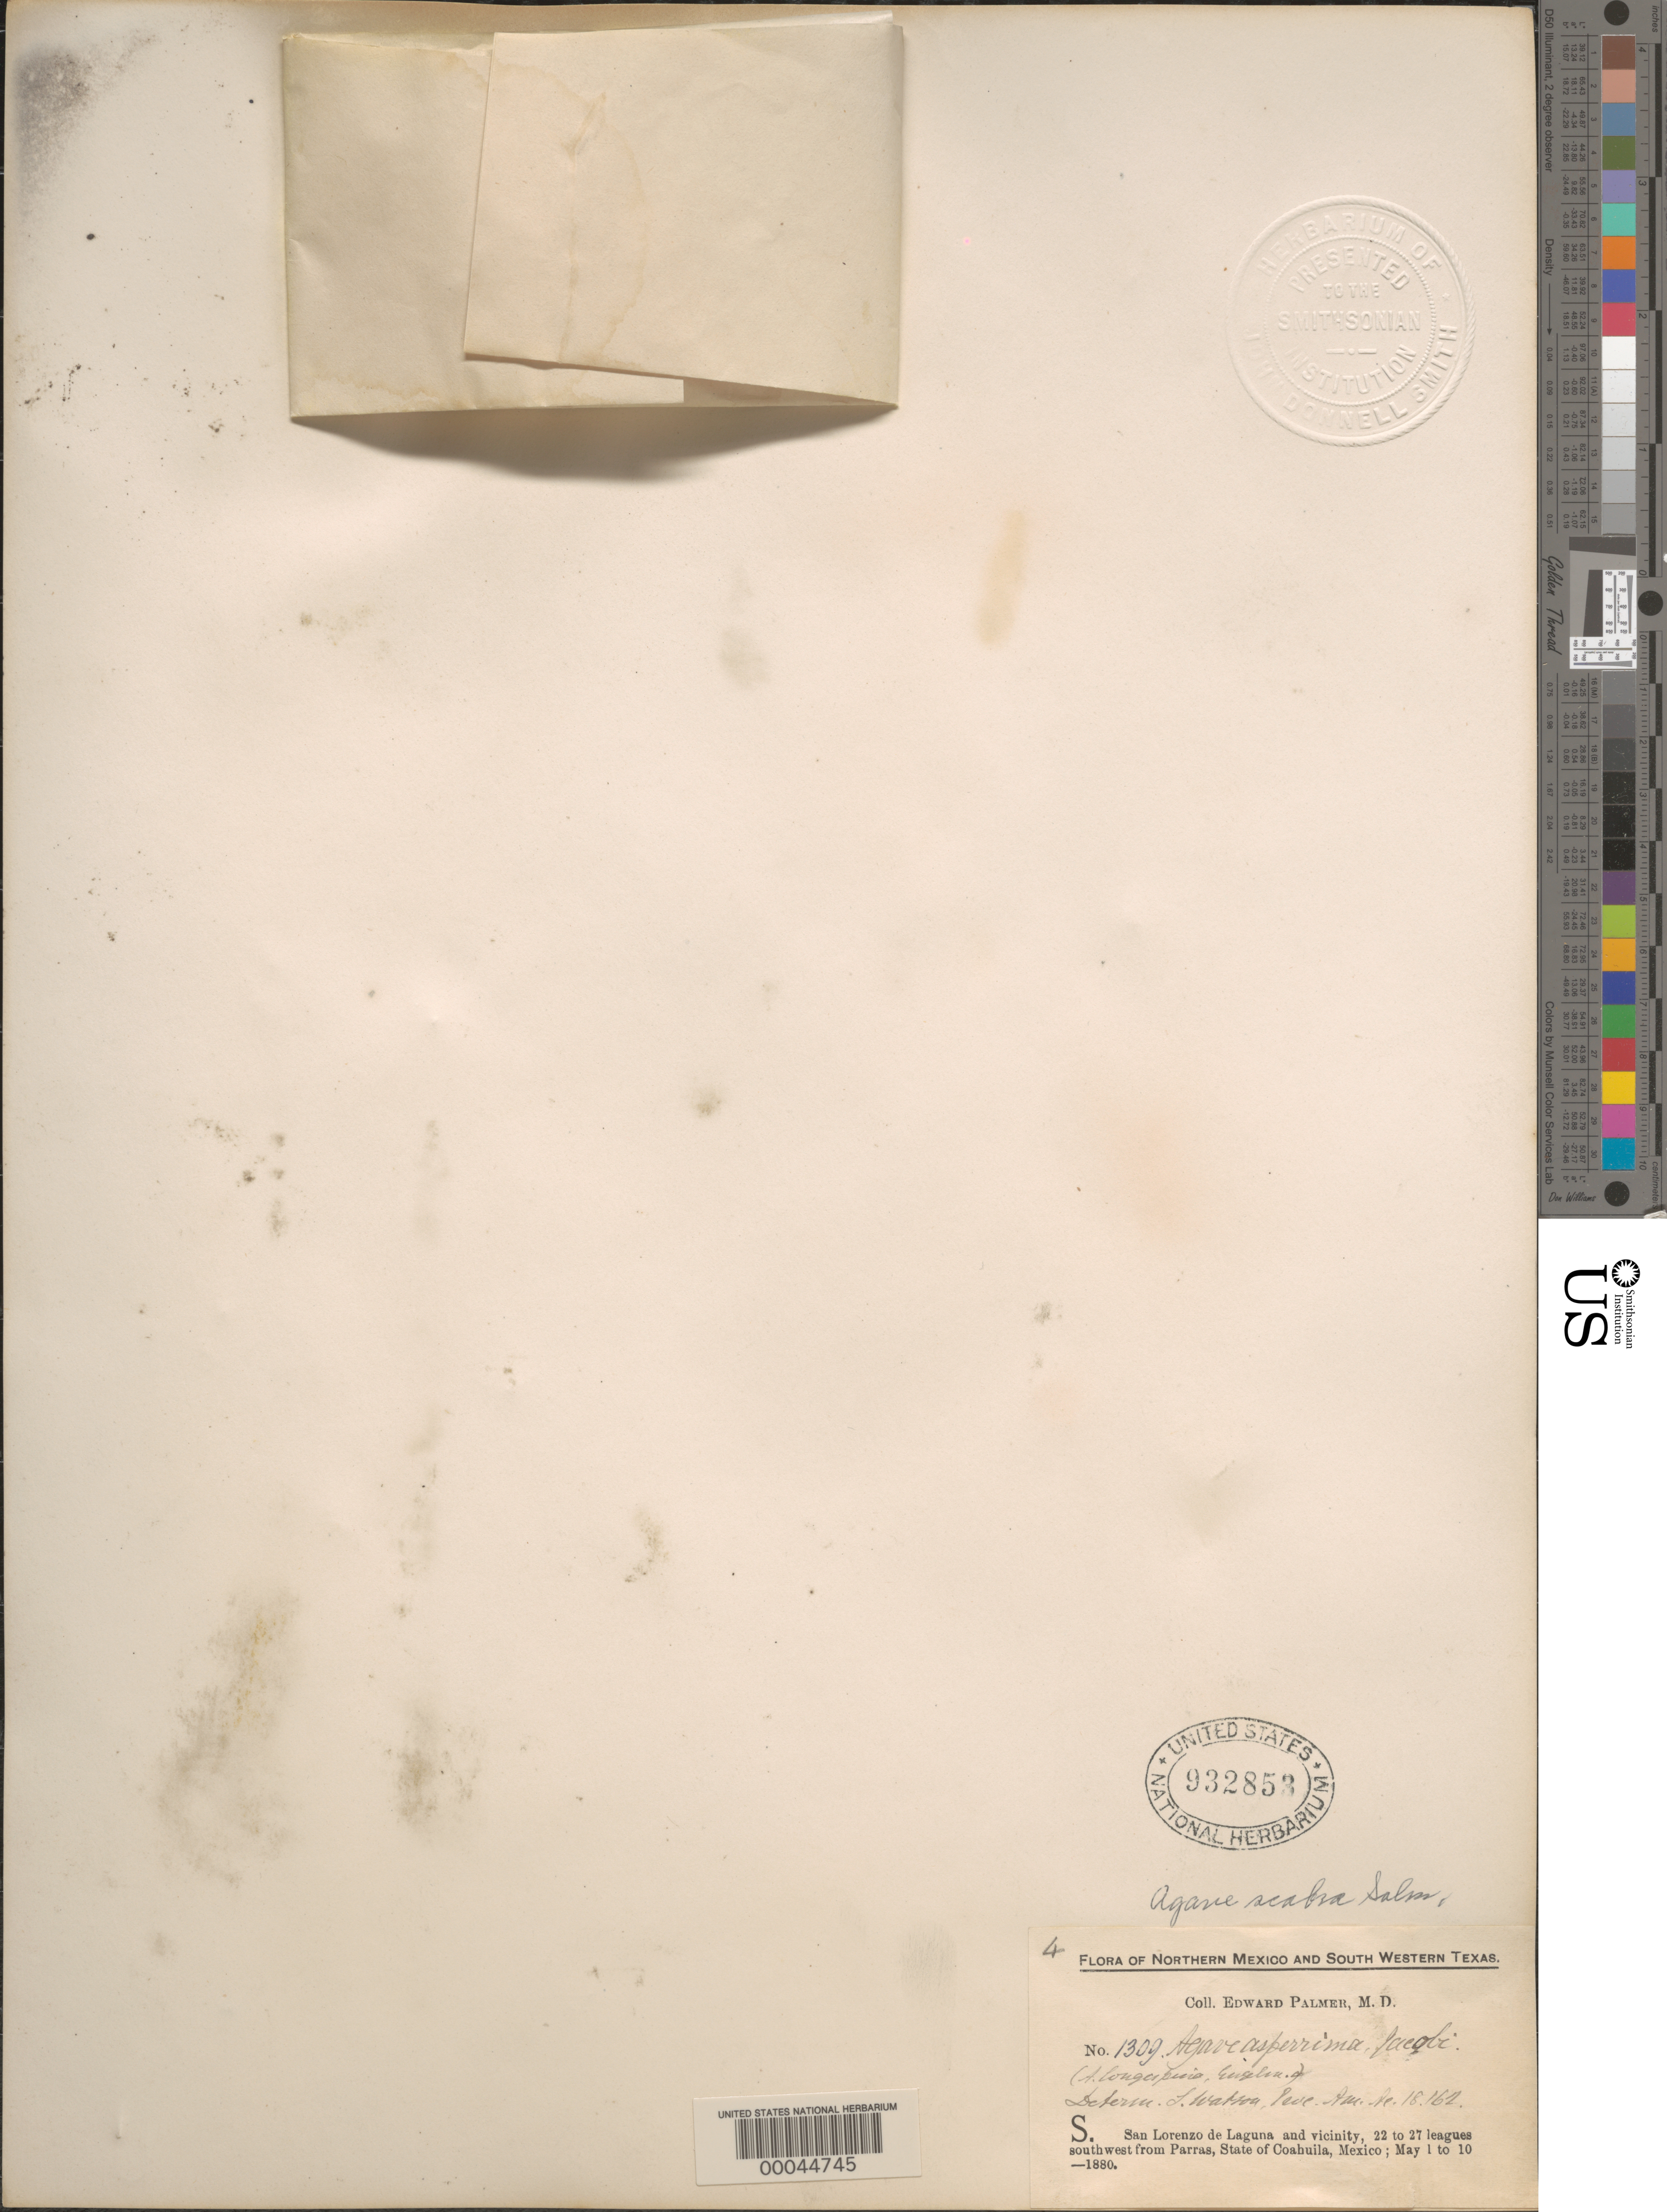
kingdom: Plantae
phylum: Tracheophyta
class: Liliopsida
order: Asparagales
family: Asparagaceae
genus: Agave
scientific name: Agave scabra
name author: Salm-Dyck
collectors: E. Palmer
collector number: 1309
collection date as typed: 01 May 1880 to 10 May 1880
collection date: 1880-05-01/1880-05-10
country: Mexico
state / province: Coahuila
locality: San Lorenzo de Laguna and vicinity, 22-27 leagues SW from Parras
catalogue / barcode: US 932853